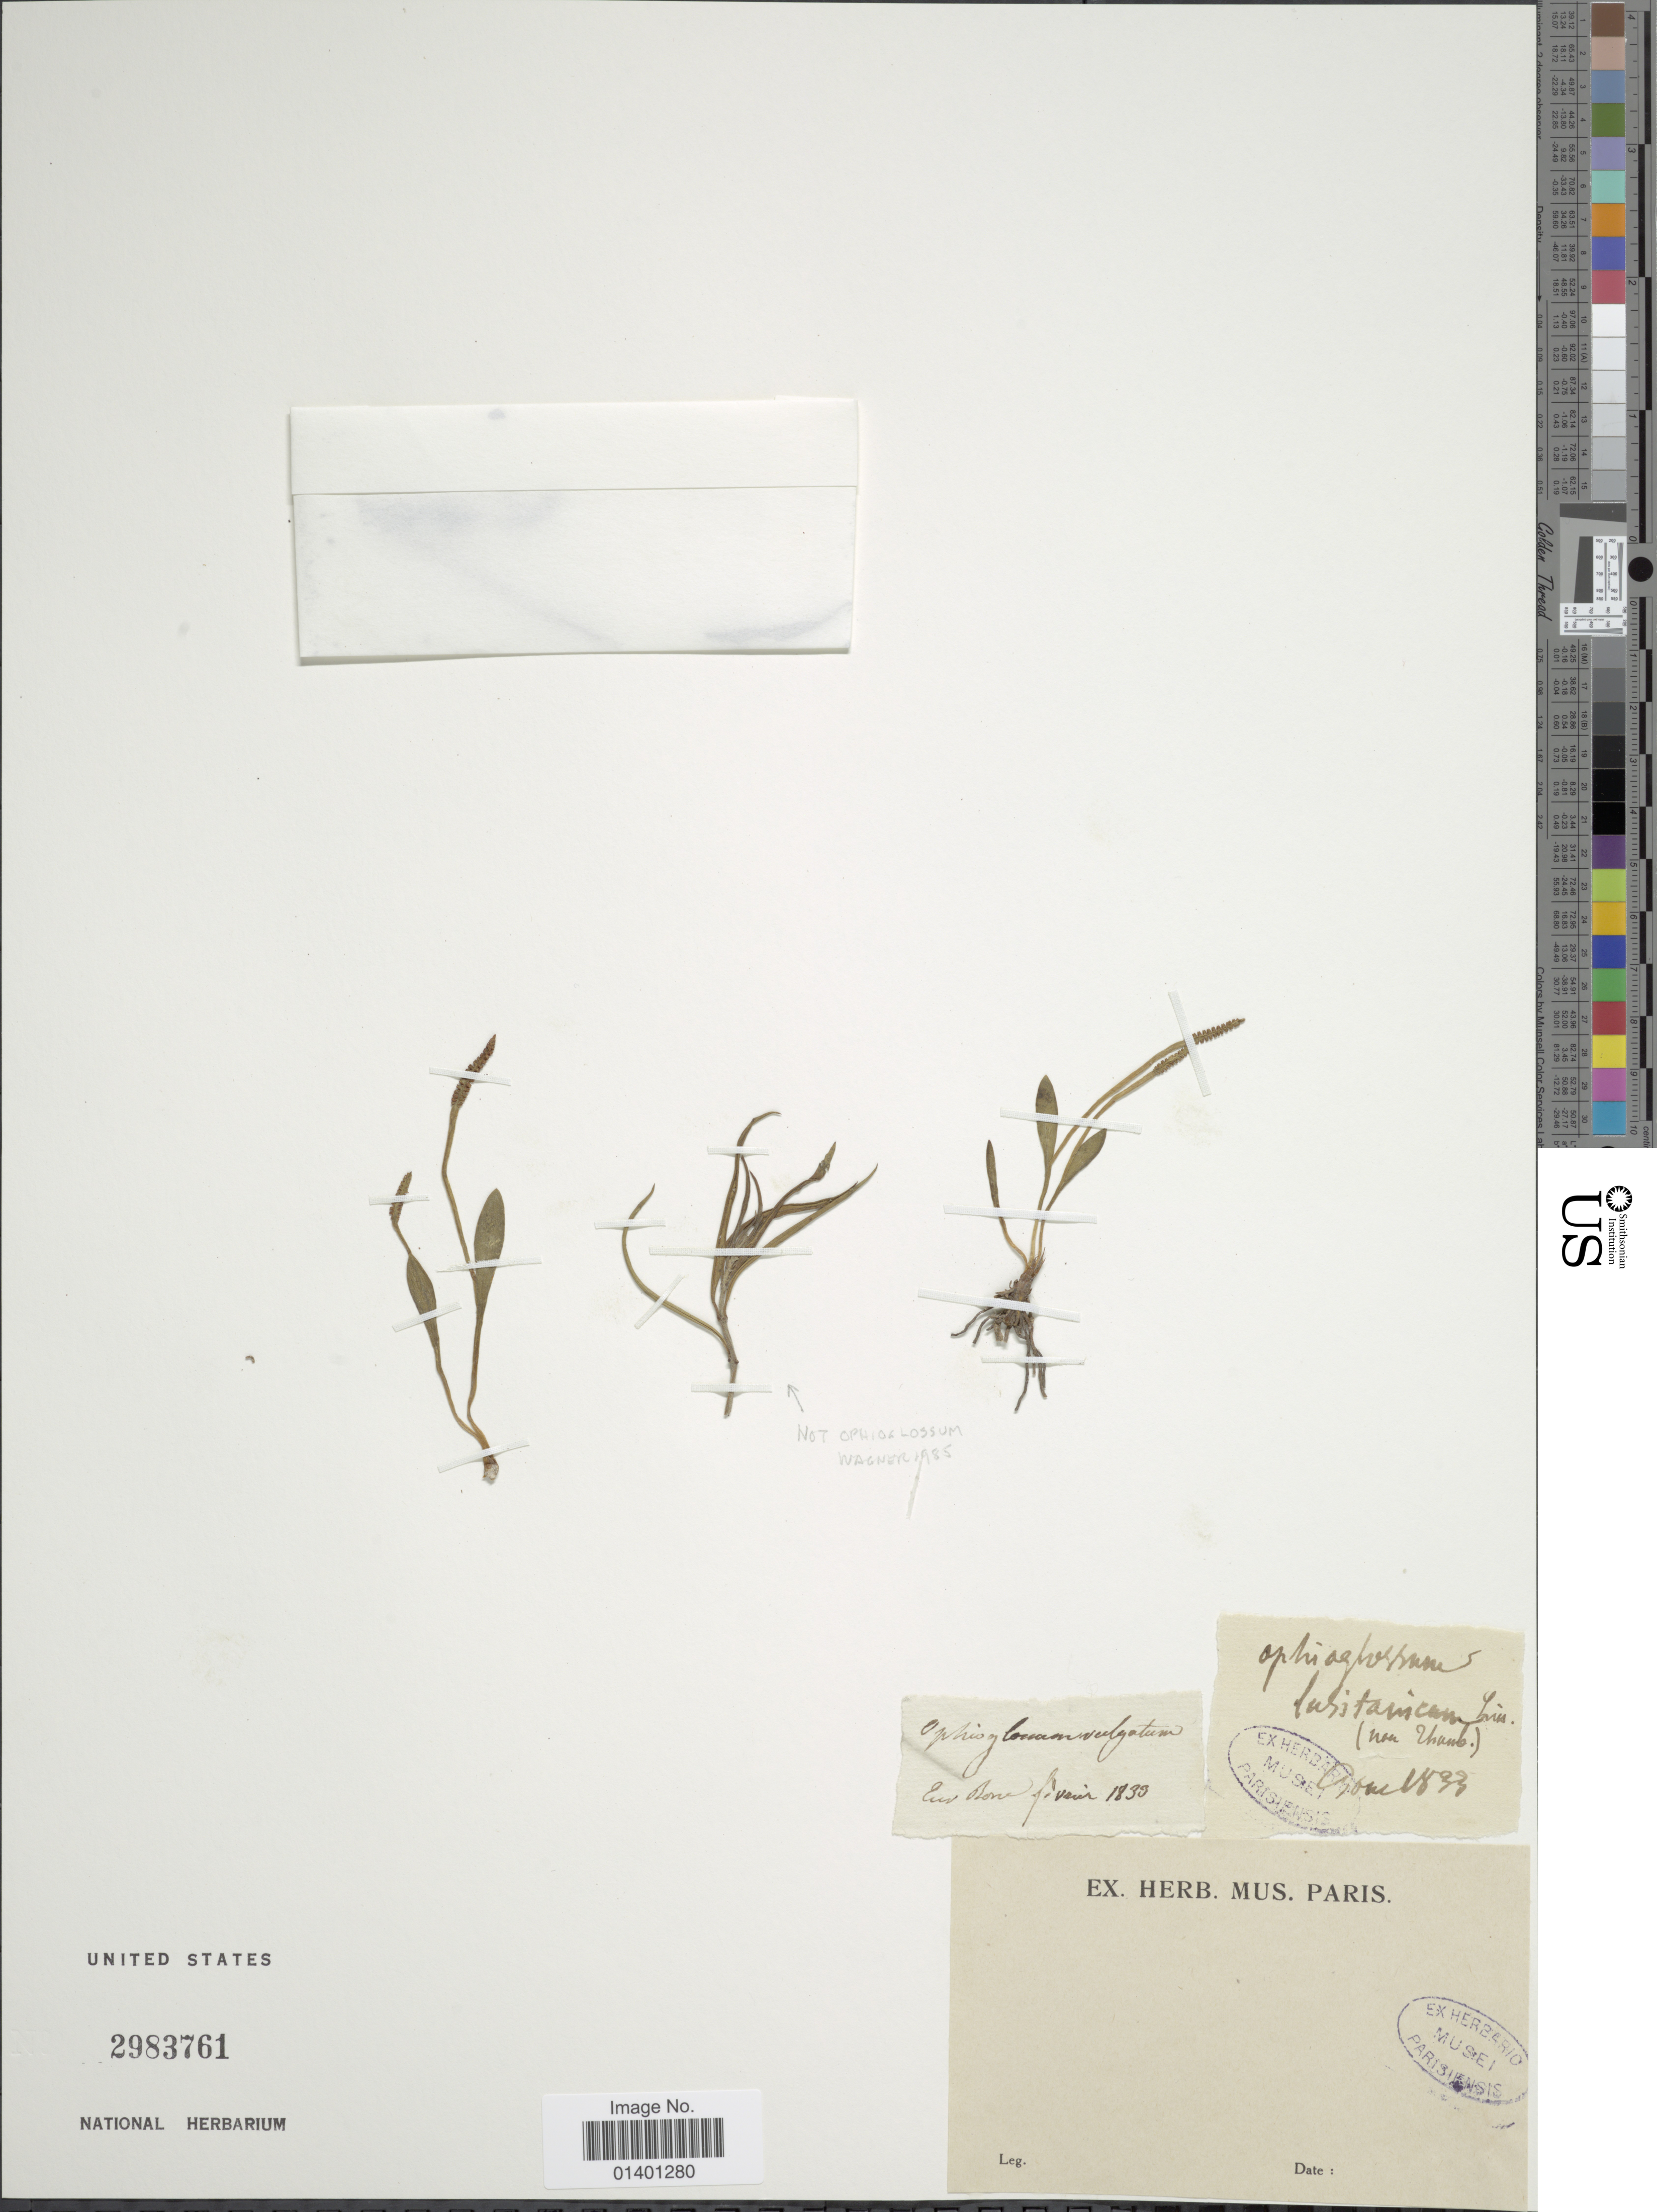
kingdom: Plantae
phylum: Tracheophyta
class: Polypodiopsida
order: Ophioglossales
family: Ophioglossaceae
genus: Ophioglossum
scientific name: Ophioglossum lusitanicum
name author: L.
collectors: ex herb. Mus. Paris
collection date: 1833-02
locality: Env bone [interpreted]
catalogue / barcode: US 2983761